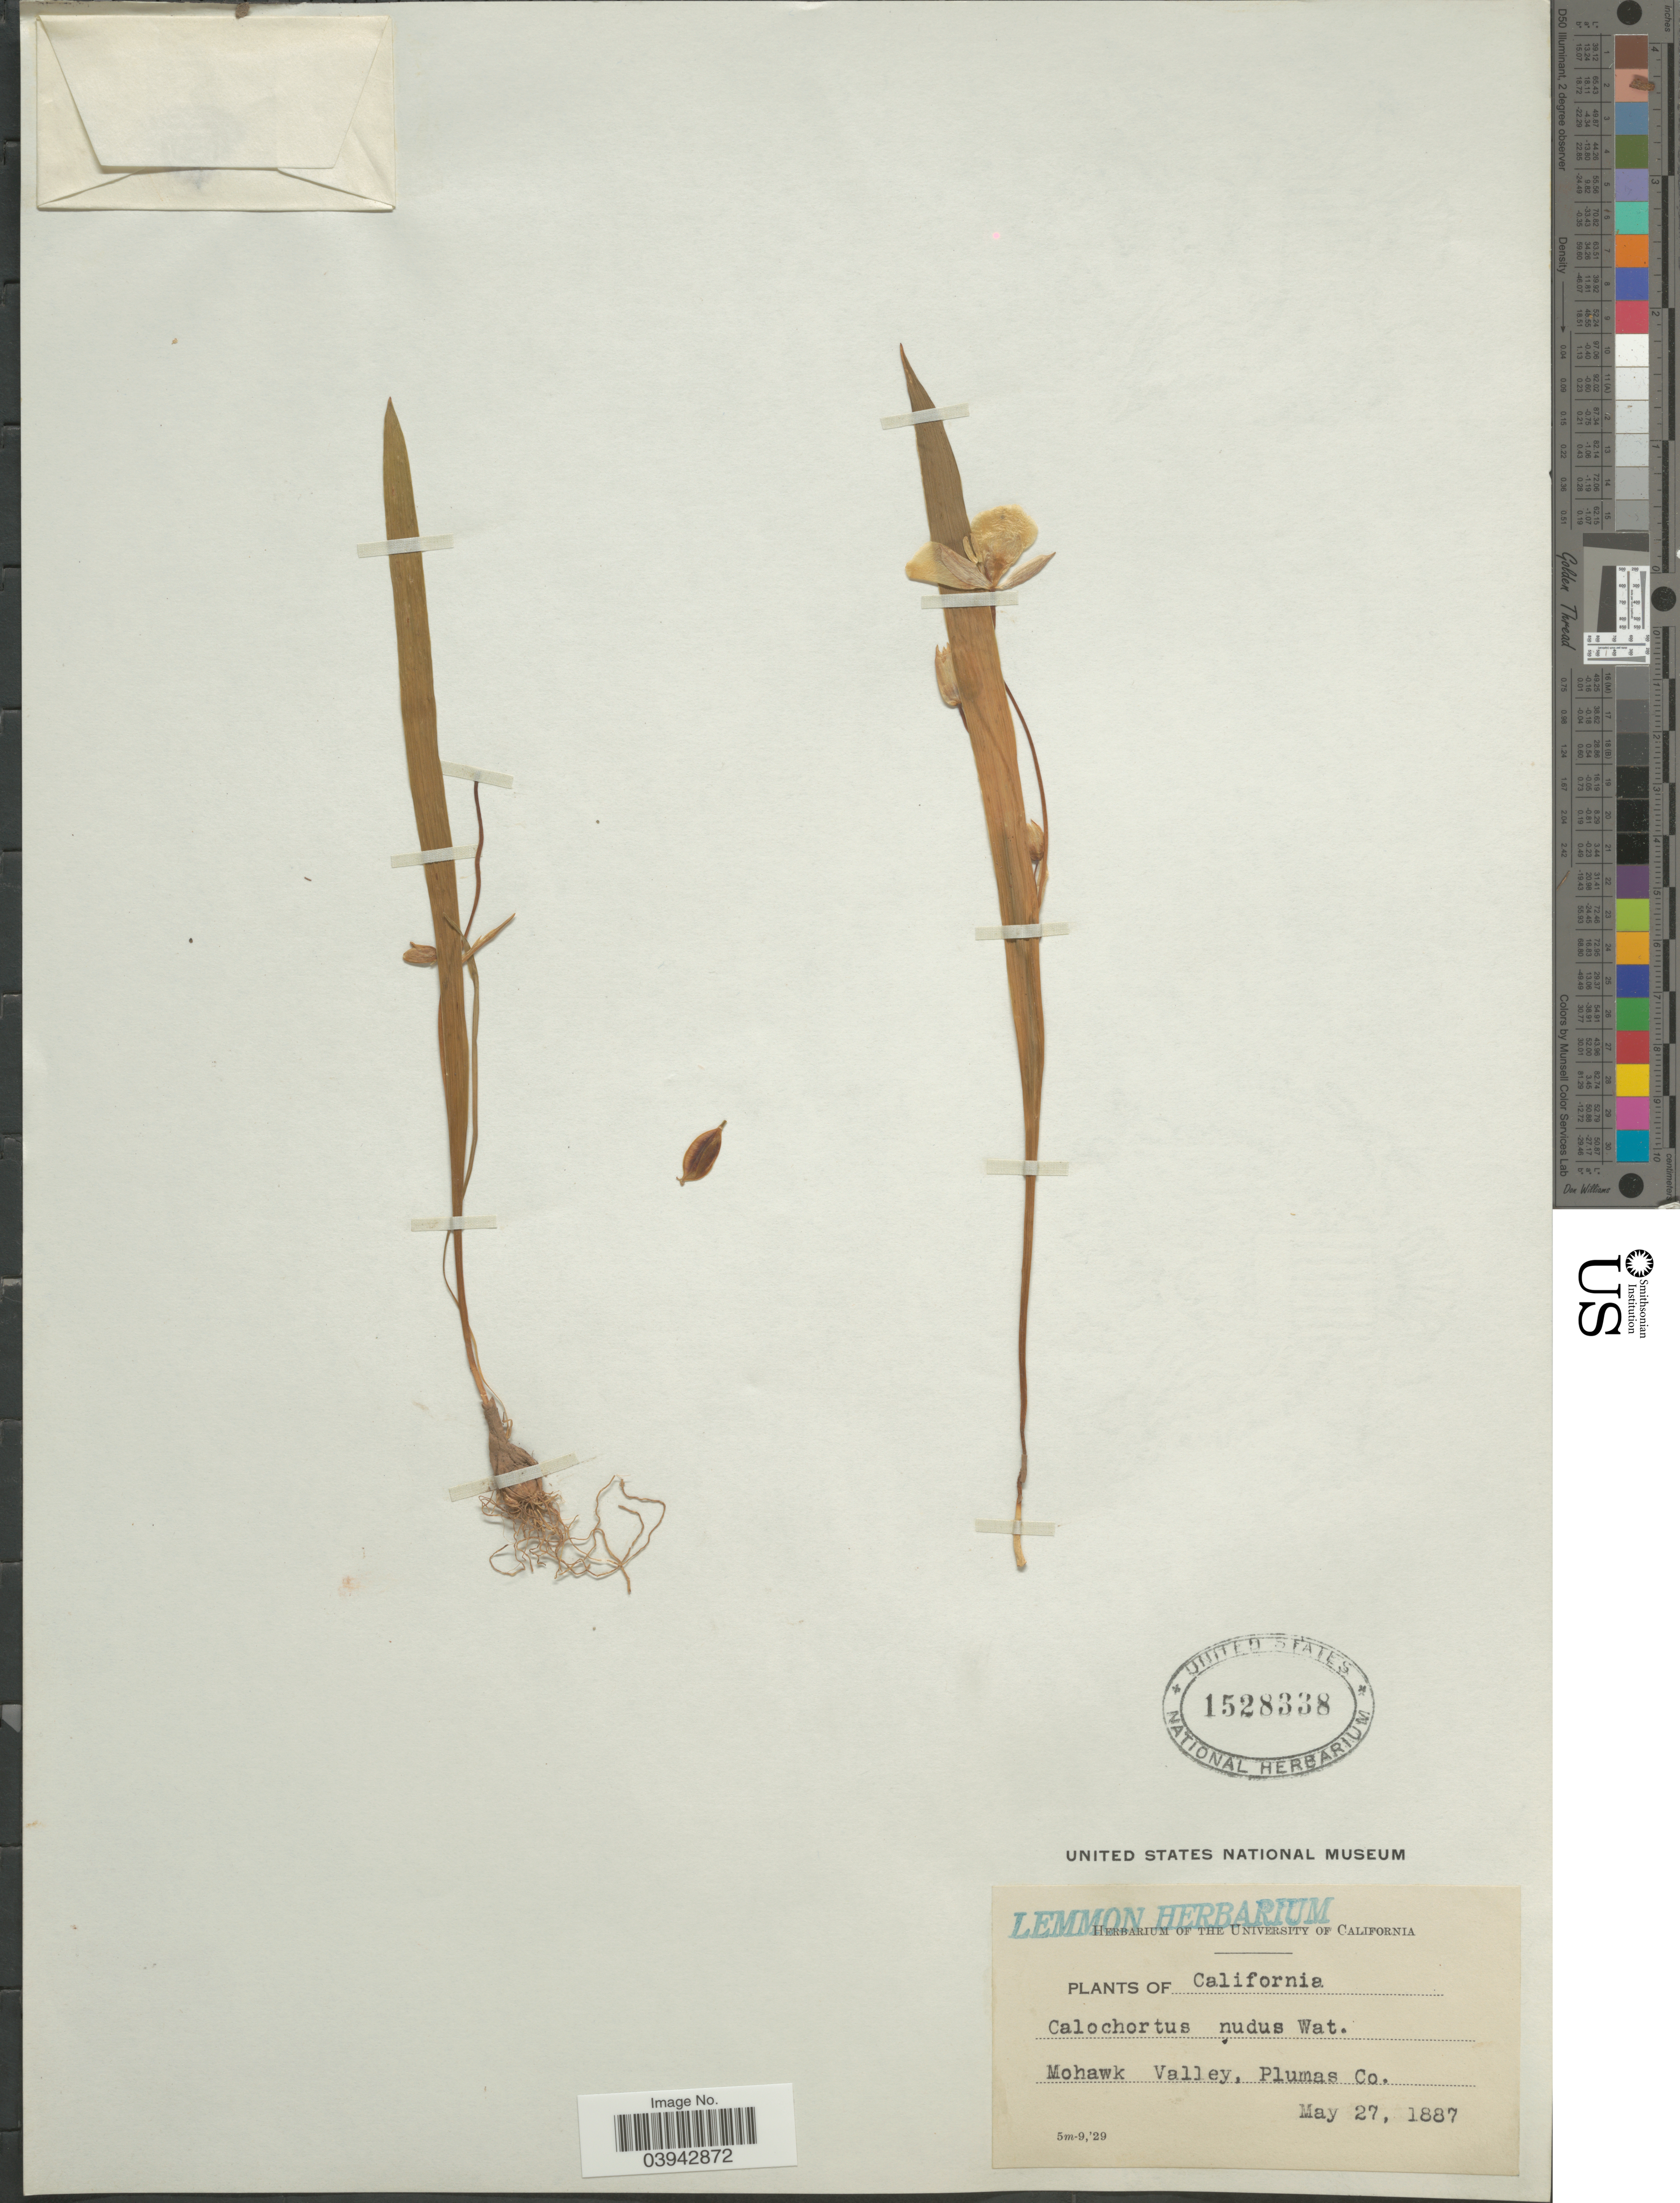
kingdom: Plantae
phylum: Tracheophyta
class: Liliopsida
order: Liliales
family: Liliaceae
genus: Calochortus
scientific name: Calochortus nudus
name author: S. Watson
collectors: ex herb. Lemmon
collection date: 1887-05-27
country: United States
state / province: California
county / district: Plumas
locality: Mohawk Valley, Plumas Co.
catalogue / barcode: US 1528338